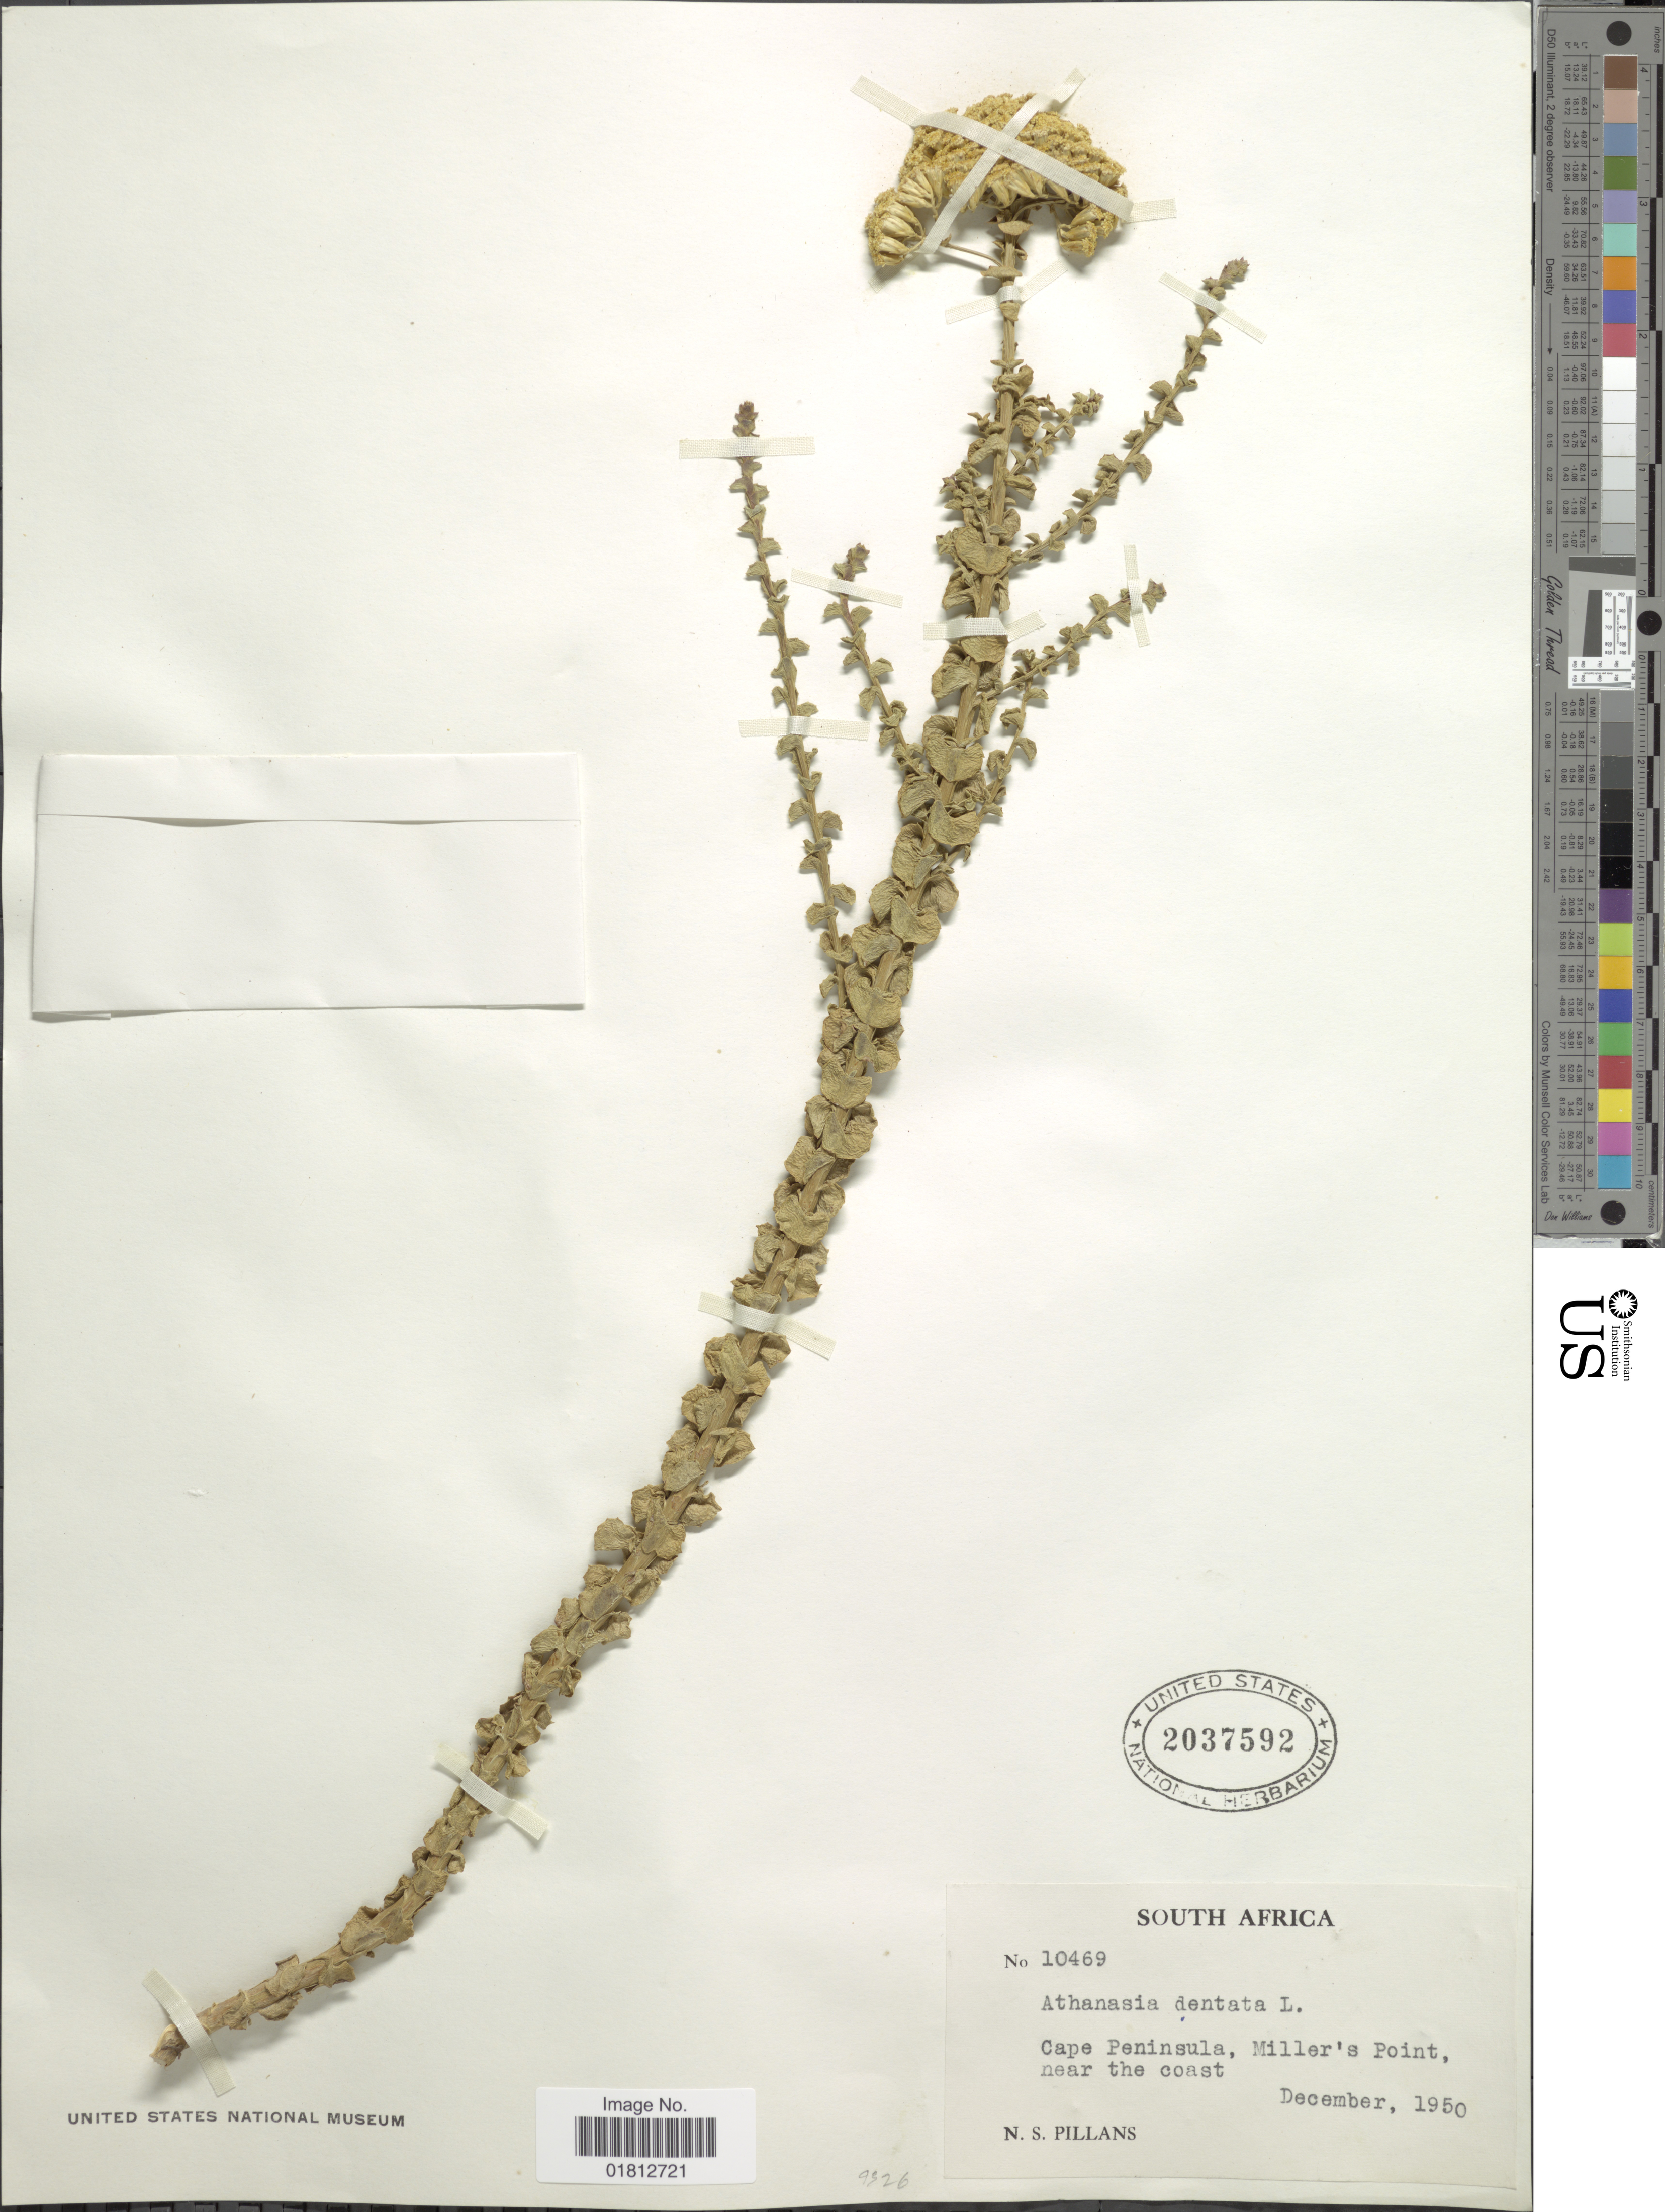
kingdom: Plantae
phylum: Tracheophyta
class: Magnoliopsida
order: Asterales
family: Asteraceae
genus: Athanasia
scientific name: Athanasia dentata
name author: (L.) L.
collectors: N. S. Pillans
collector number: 10469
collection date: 1950-12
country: South Africa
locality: Cape Peninsula, Miller's Point, near the coast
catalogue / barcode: US 2037592